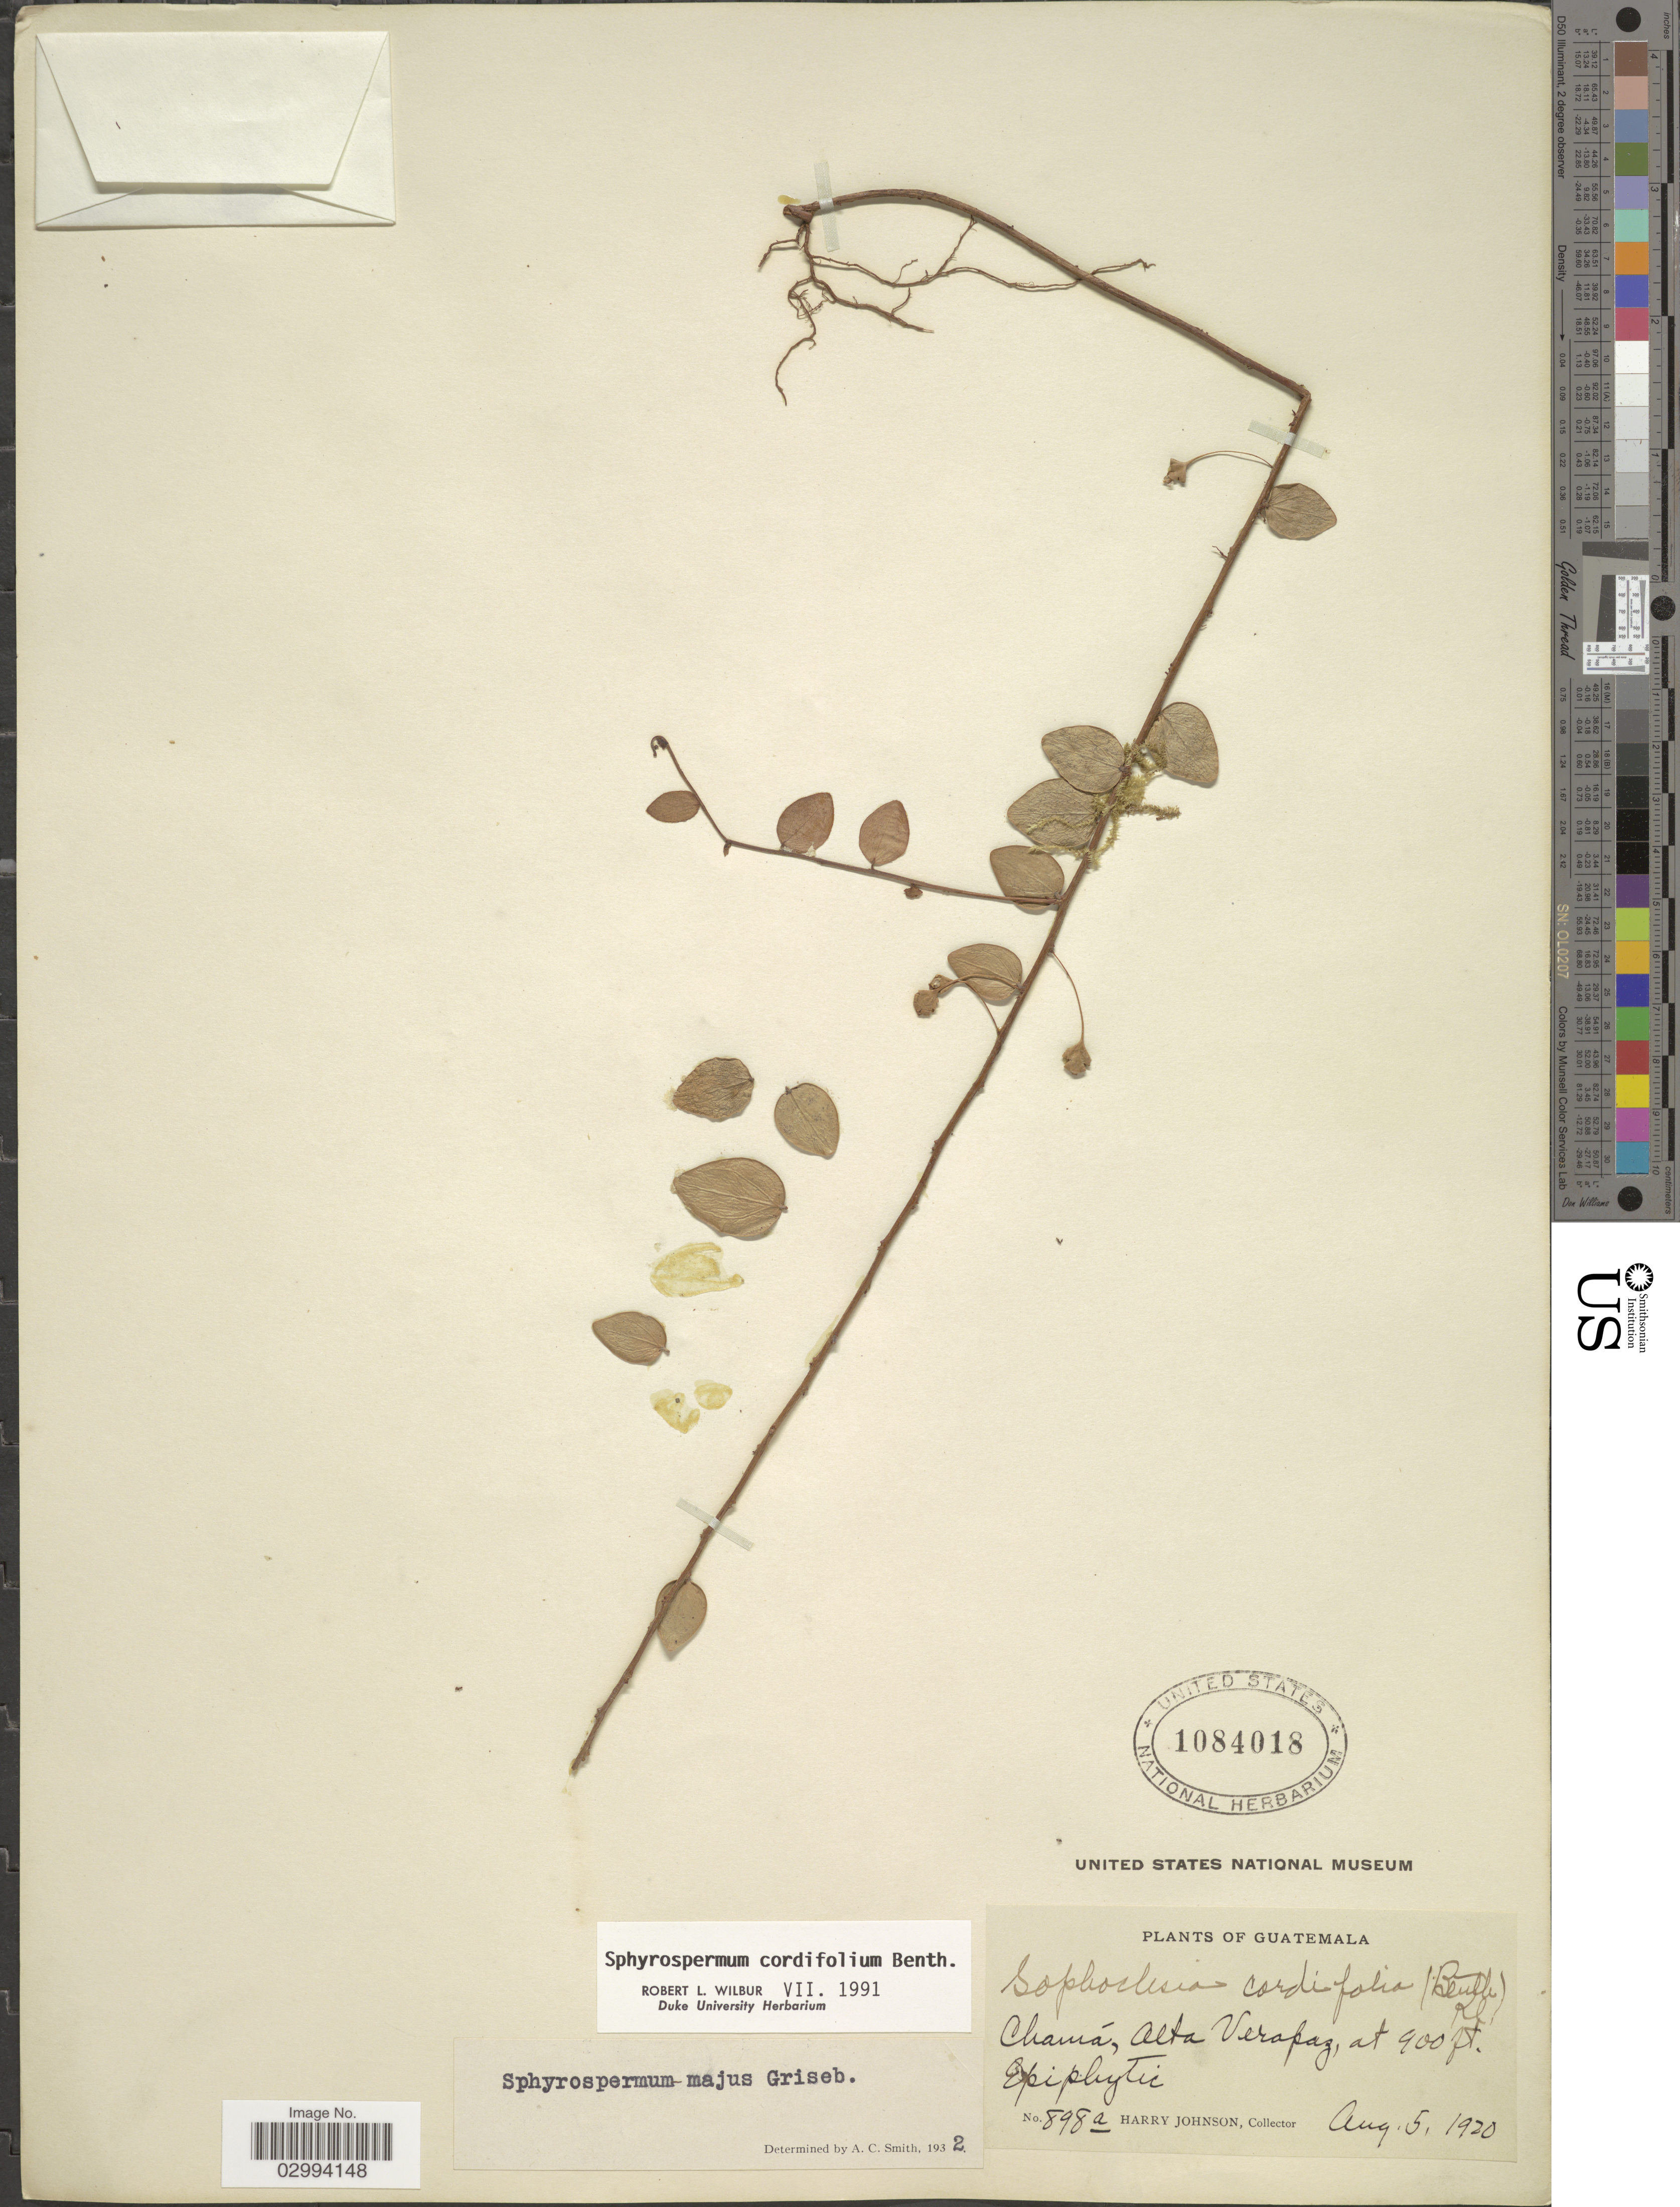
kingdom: Plantae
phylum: Tracheophyta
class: Magnoliopsida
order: Ericales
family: Ericaceae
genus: Sphyrospermum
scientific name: Sphyrospermum cordifolium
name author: Benth.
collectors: H. Johnson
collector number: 898a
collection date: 1920-08-05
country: Guatemala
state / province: Alta Verapaz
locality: Chamá, Alta Verapaz.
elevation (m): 274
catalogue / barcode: US 1084018